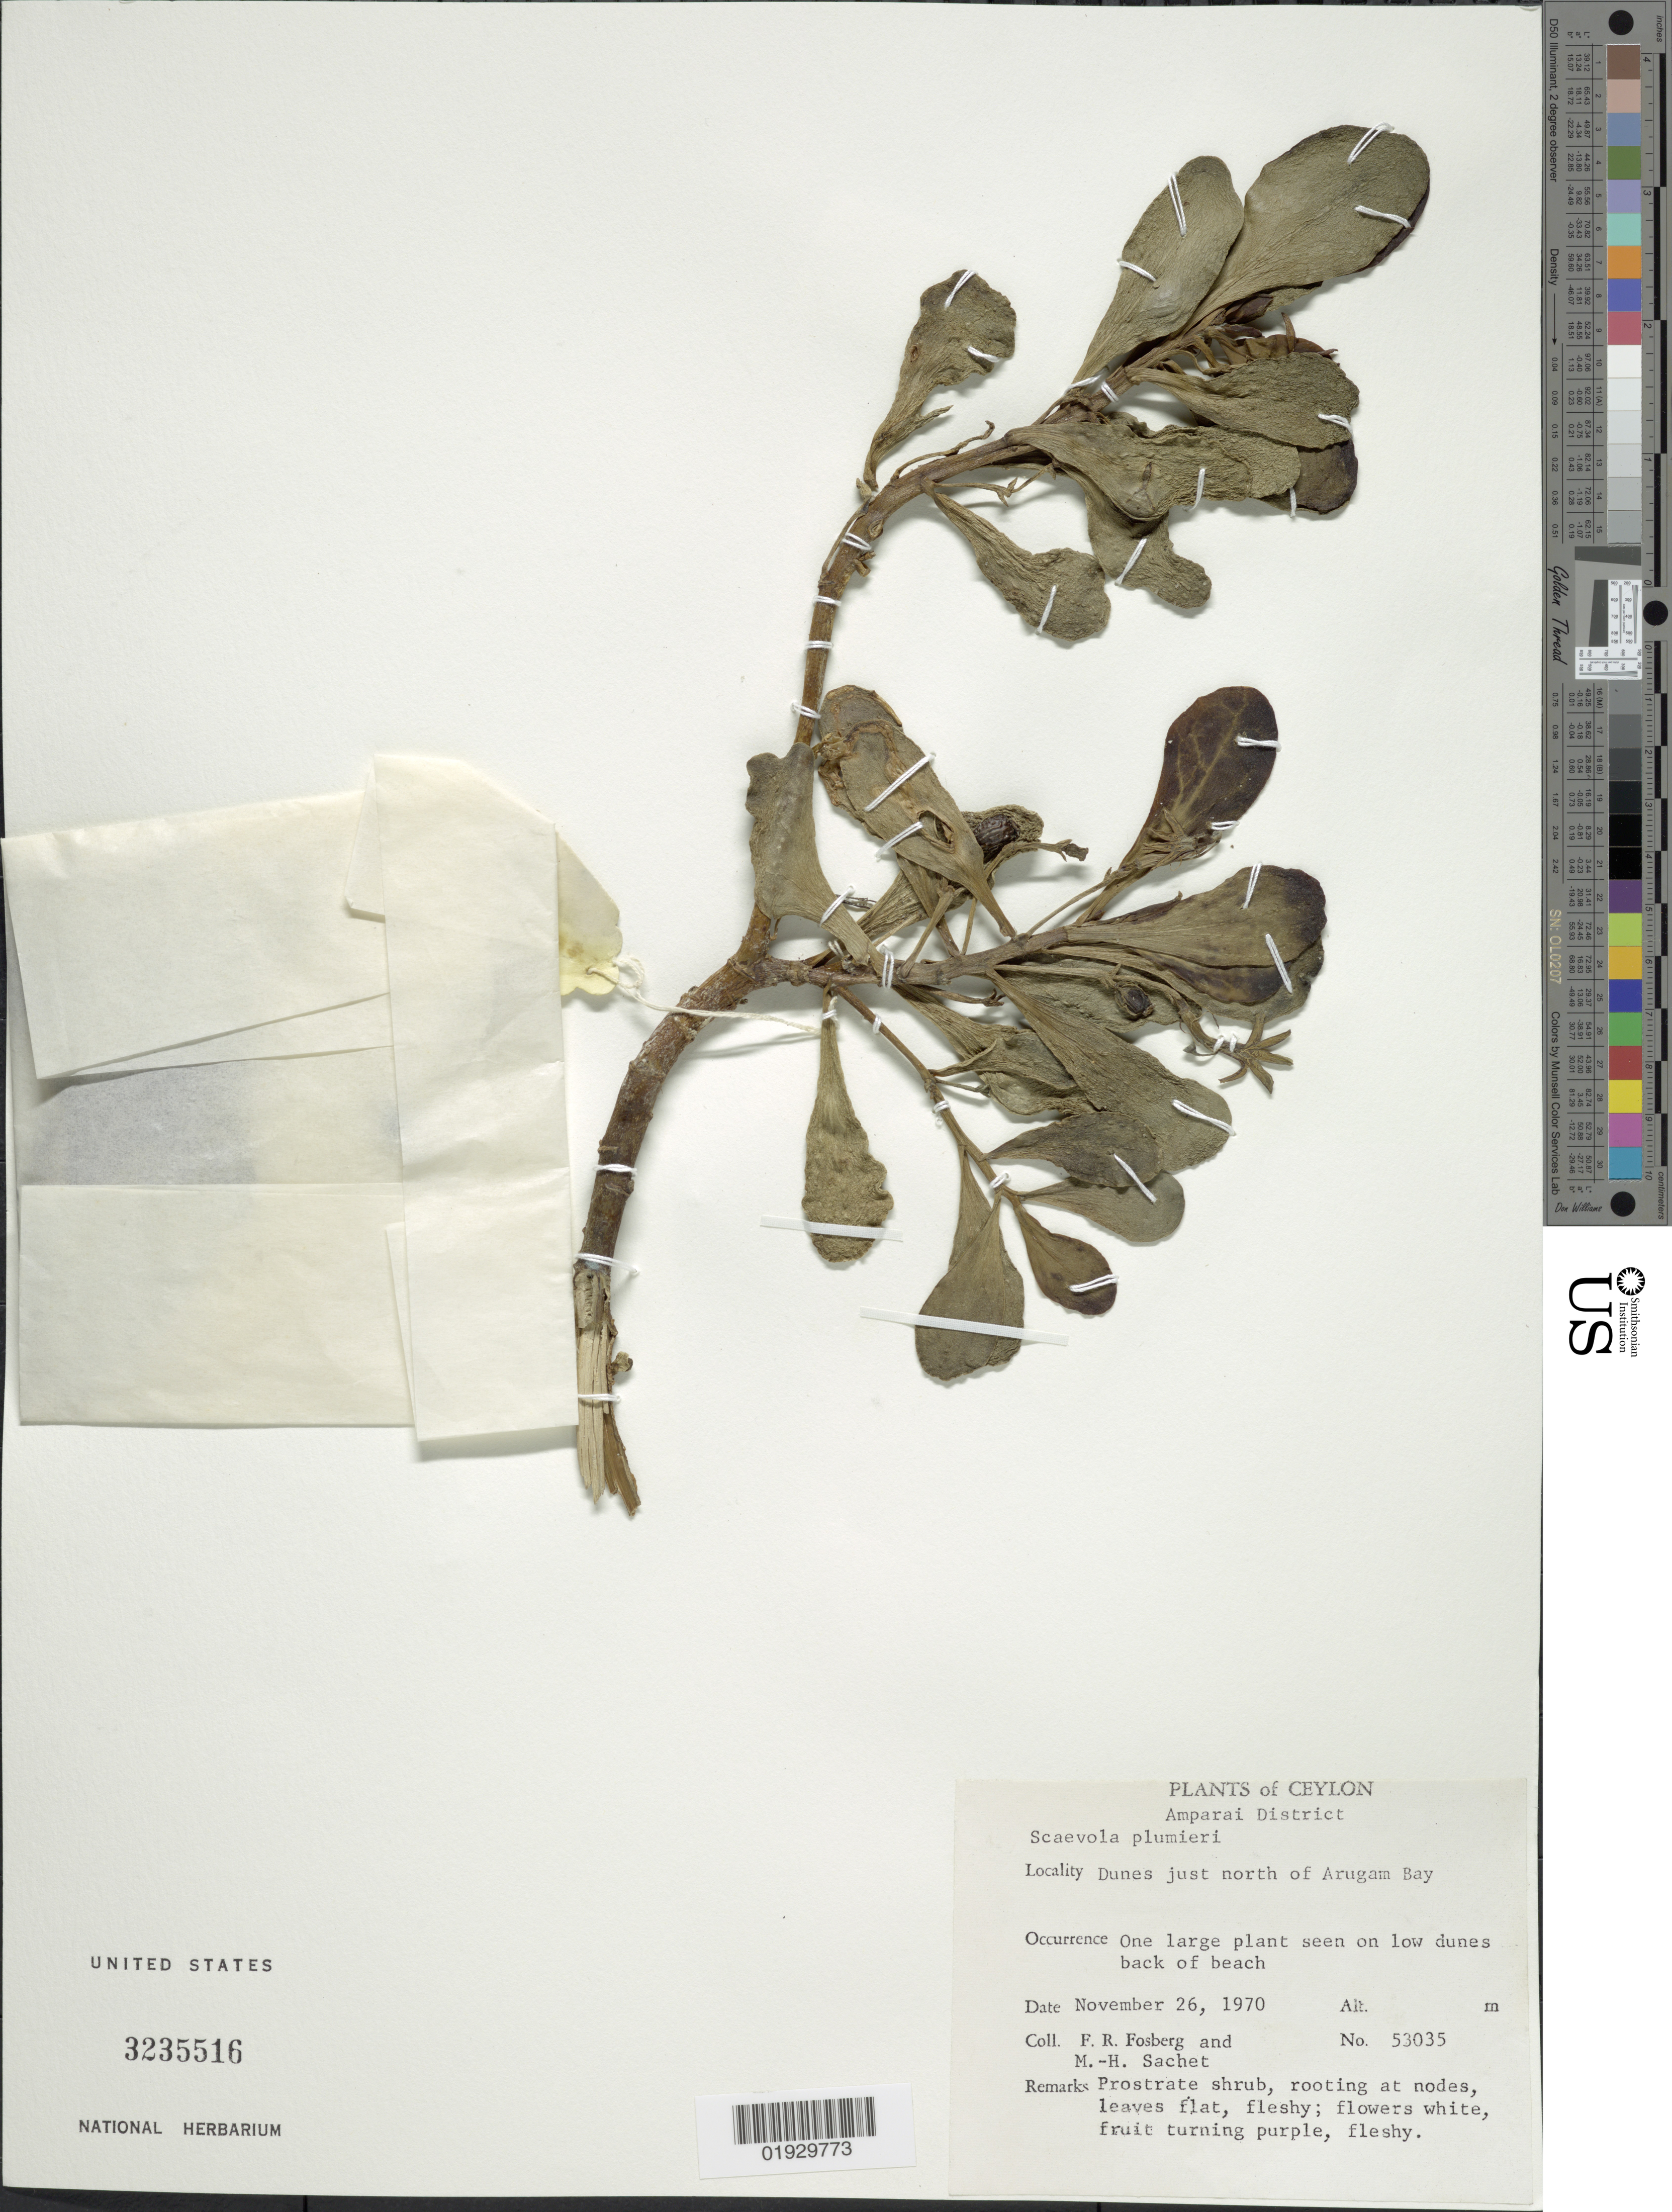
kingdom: Plantae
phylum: Tracheophyta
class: Magnoliopsida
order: Asterales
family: Goodeniaceae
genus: Scaevola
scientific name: Scaevola plumieri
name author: (L.) Vahl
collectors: F. R. Fosberg & M.-H. Sachet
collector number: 53035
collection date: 1970-11-26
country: Sri Lanka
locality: Ceylon. Amparai District. Dunes just north of Arugam Bay.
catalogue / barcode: US 3235516